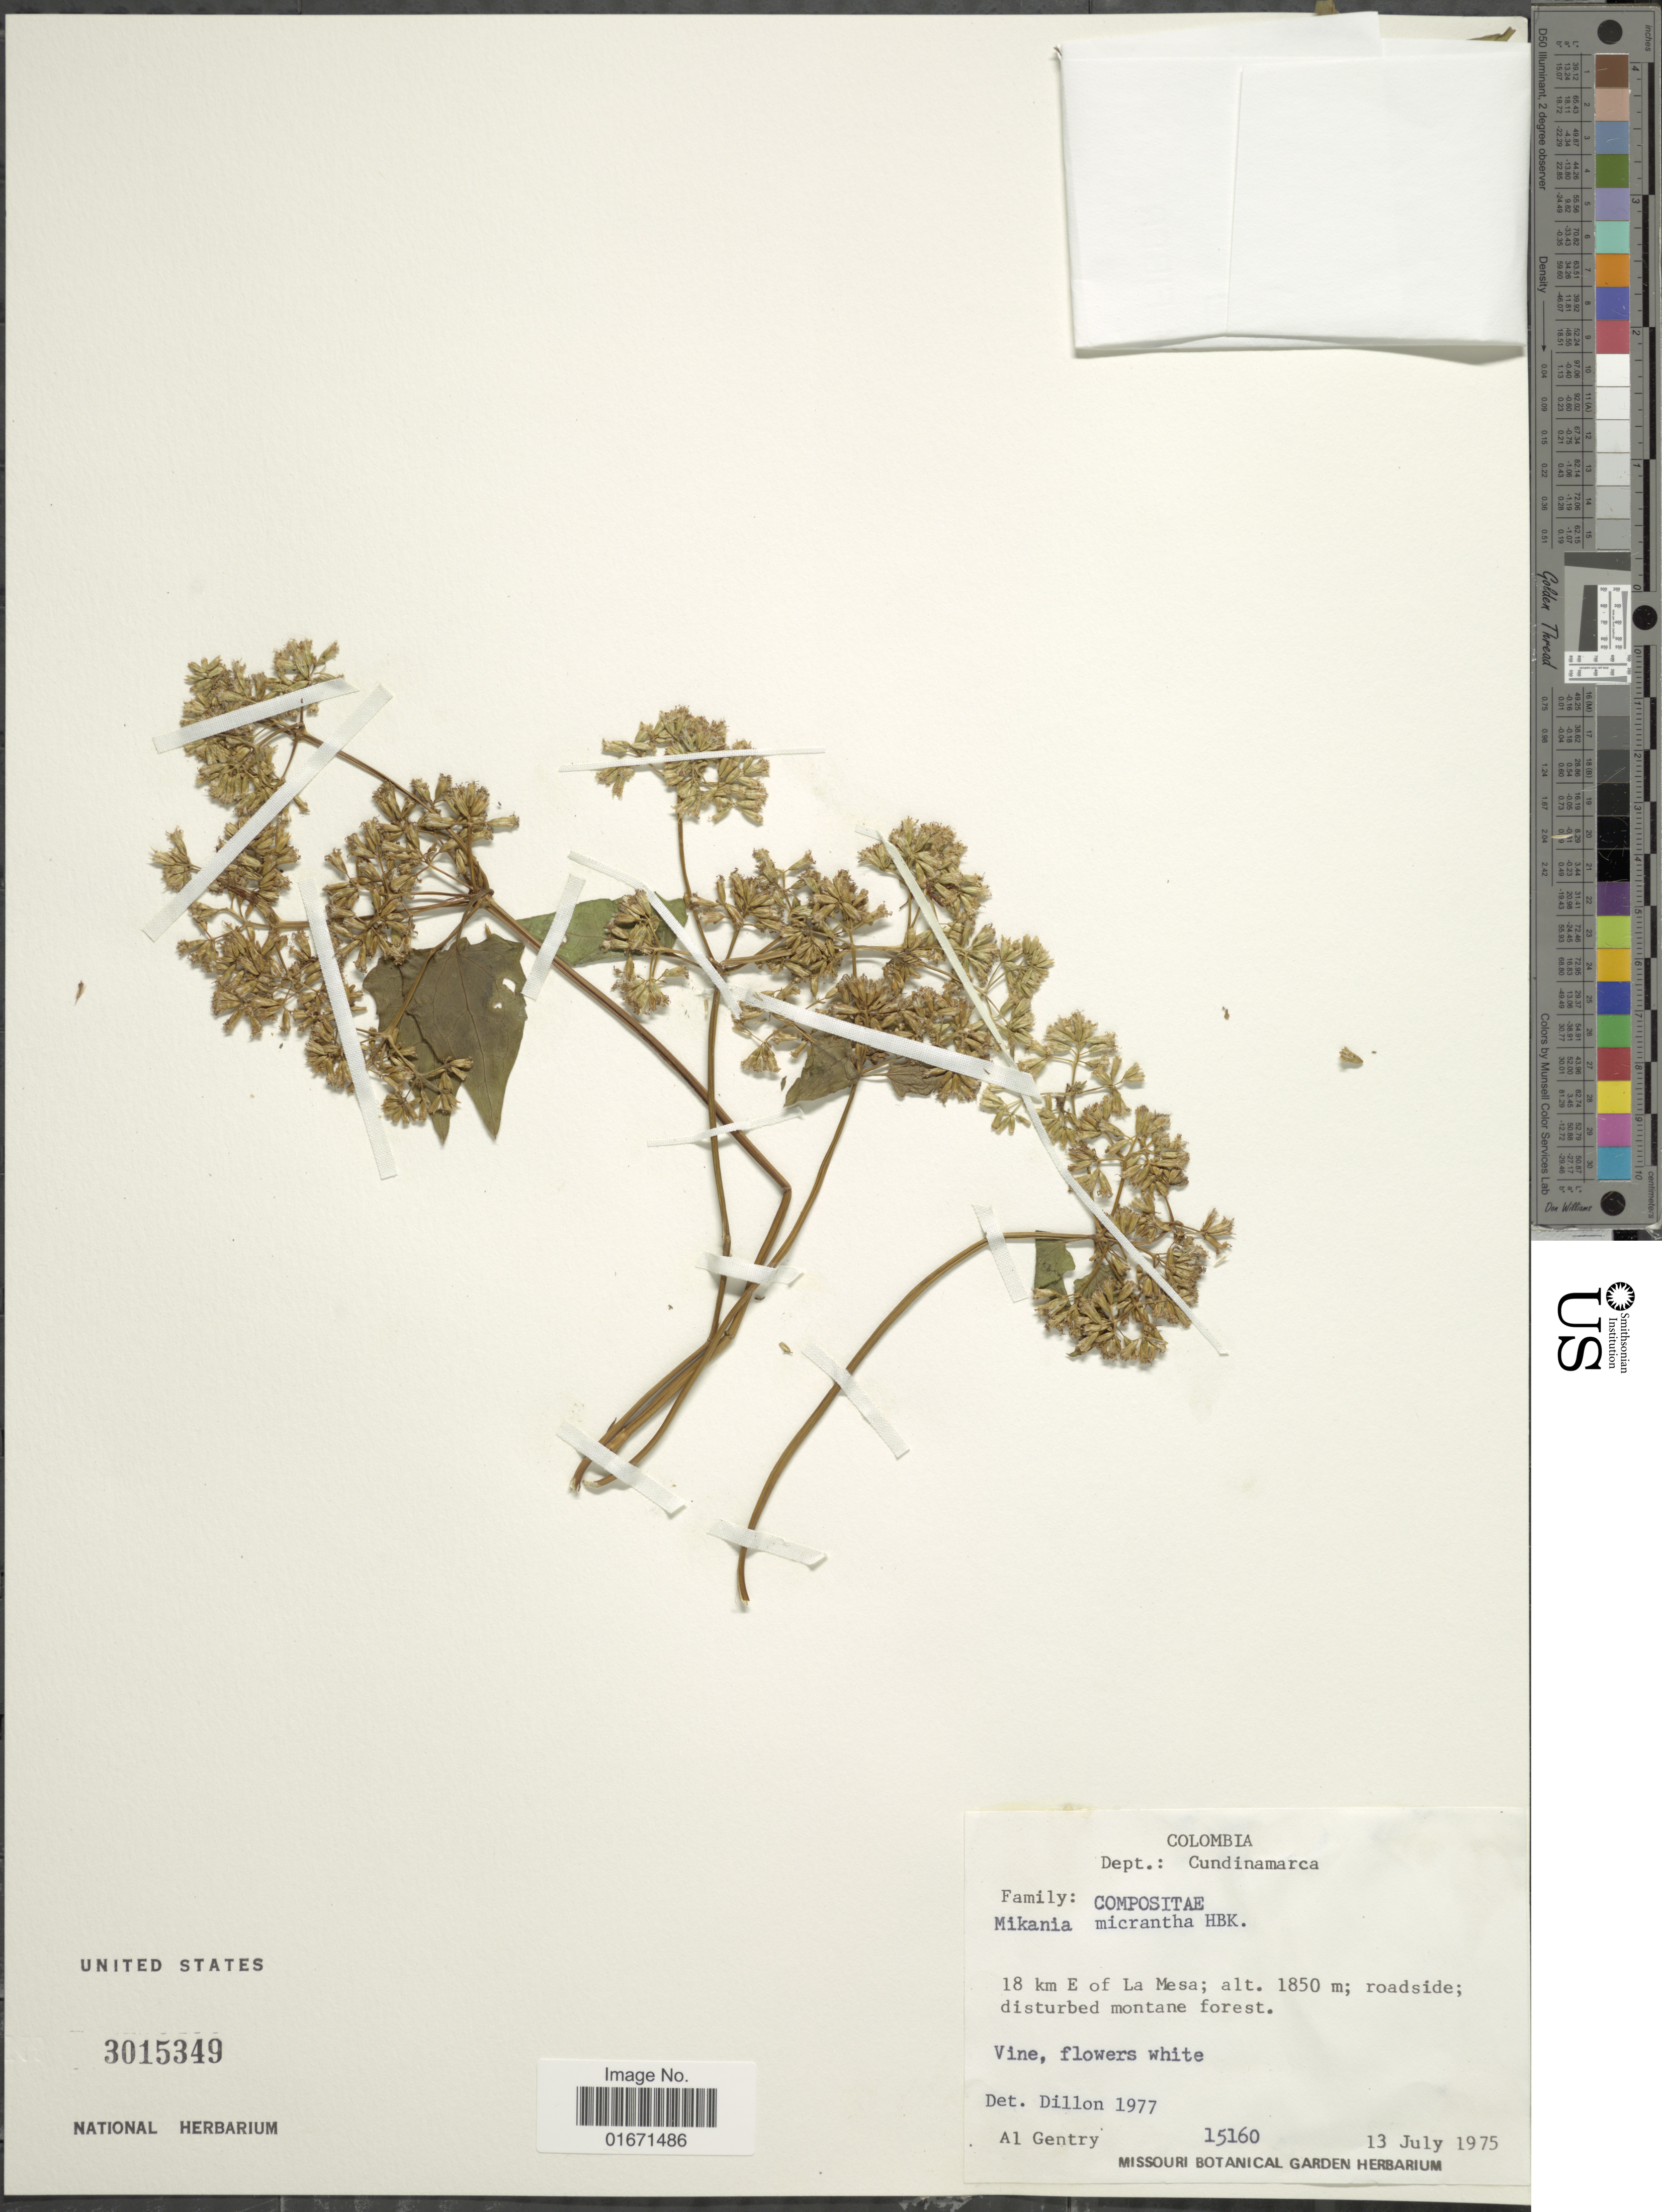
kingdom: Plantae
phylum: Tracheophyta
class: Magnoliopsida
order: Asterales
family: Asteraceae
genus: Mikania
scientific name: Mikania micrantha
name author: Kunth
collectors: A. H. Gentry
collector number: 15160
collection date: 1975-07-13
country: Colombia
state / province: Cundinamarca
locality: Dept.: Cundinamarca. 18 km E of La Mesa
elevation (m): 1850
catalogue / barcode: US 3015349